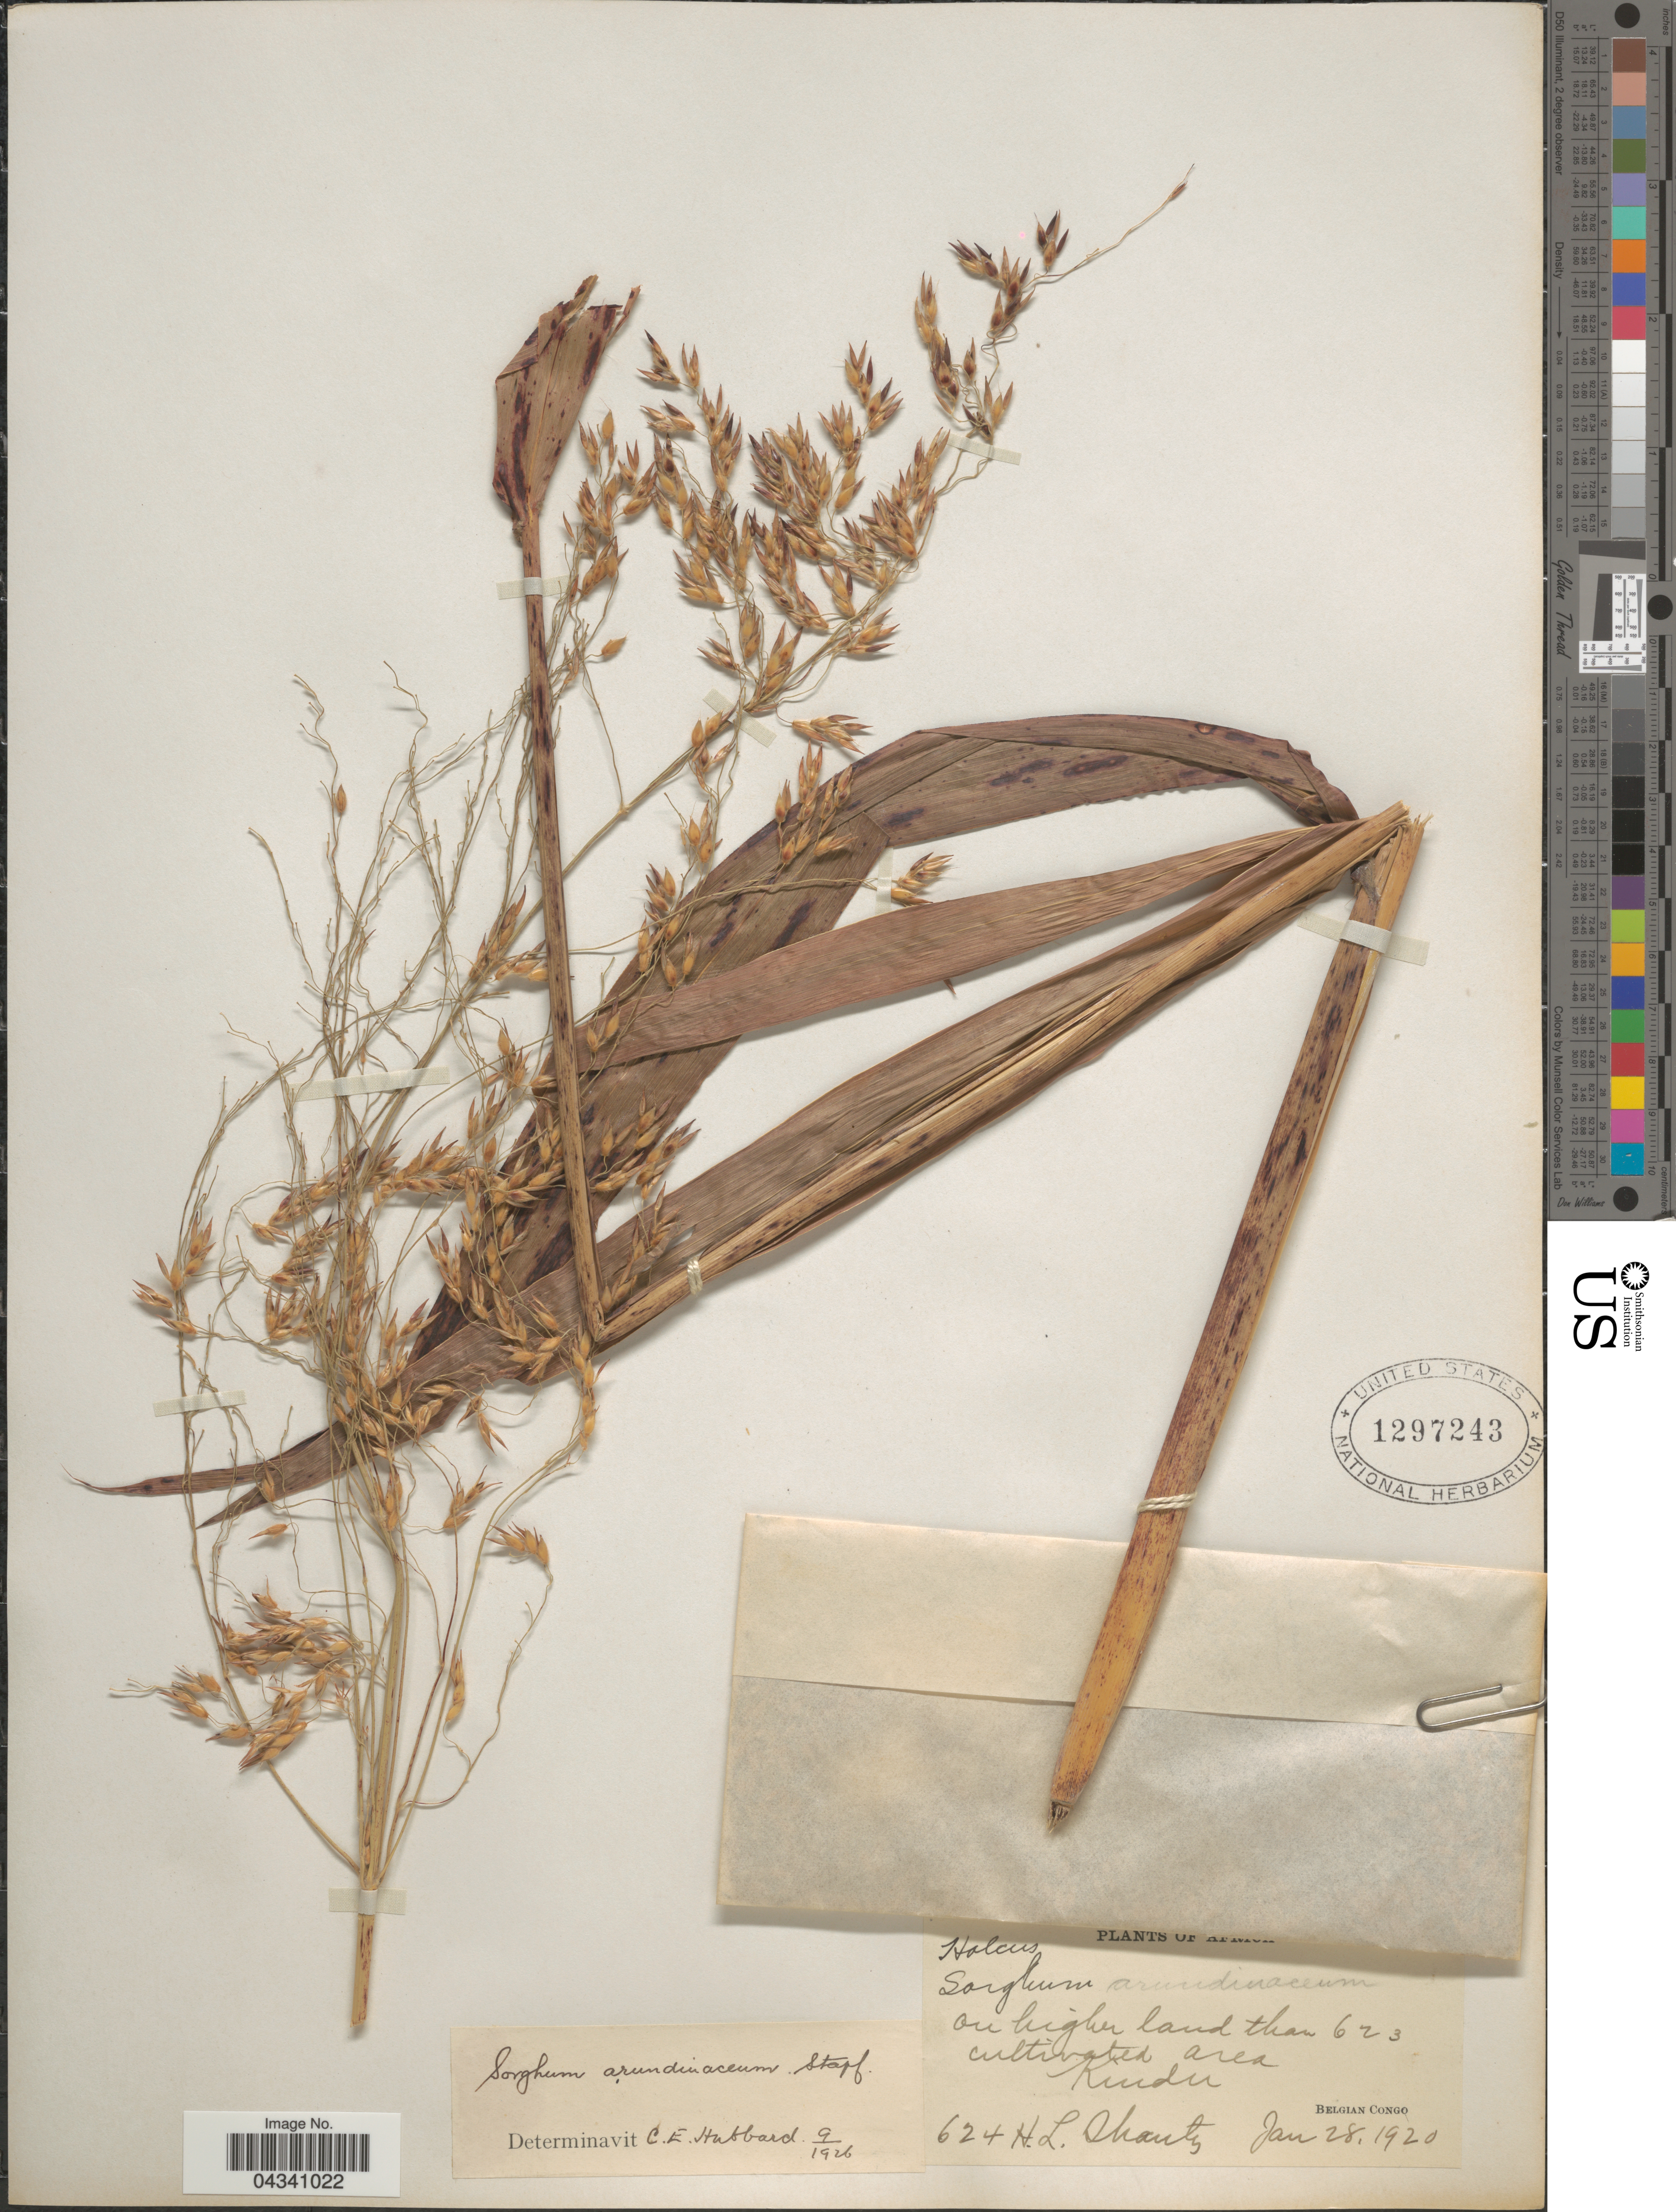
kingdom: Plantae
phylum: Tracheophyta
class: Liliopsida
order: Poales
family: Poaceae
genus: Sorghum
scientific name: Sorghum arundinaceum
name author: (Desv.) Stapf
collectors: H. Shantz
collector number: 624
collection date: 1920-01-28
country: Congo, Democratic Republic of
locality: On higher land than 623 cultivated area. Kindu. Belgian Congo.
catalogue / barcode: US 1297243